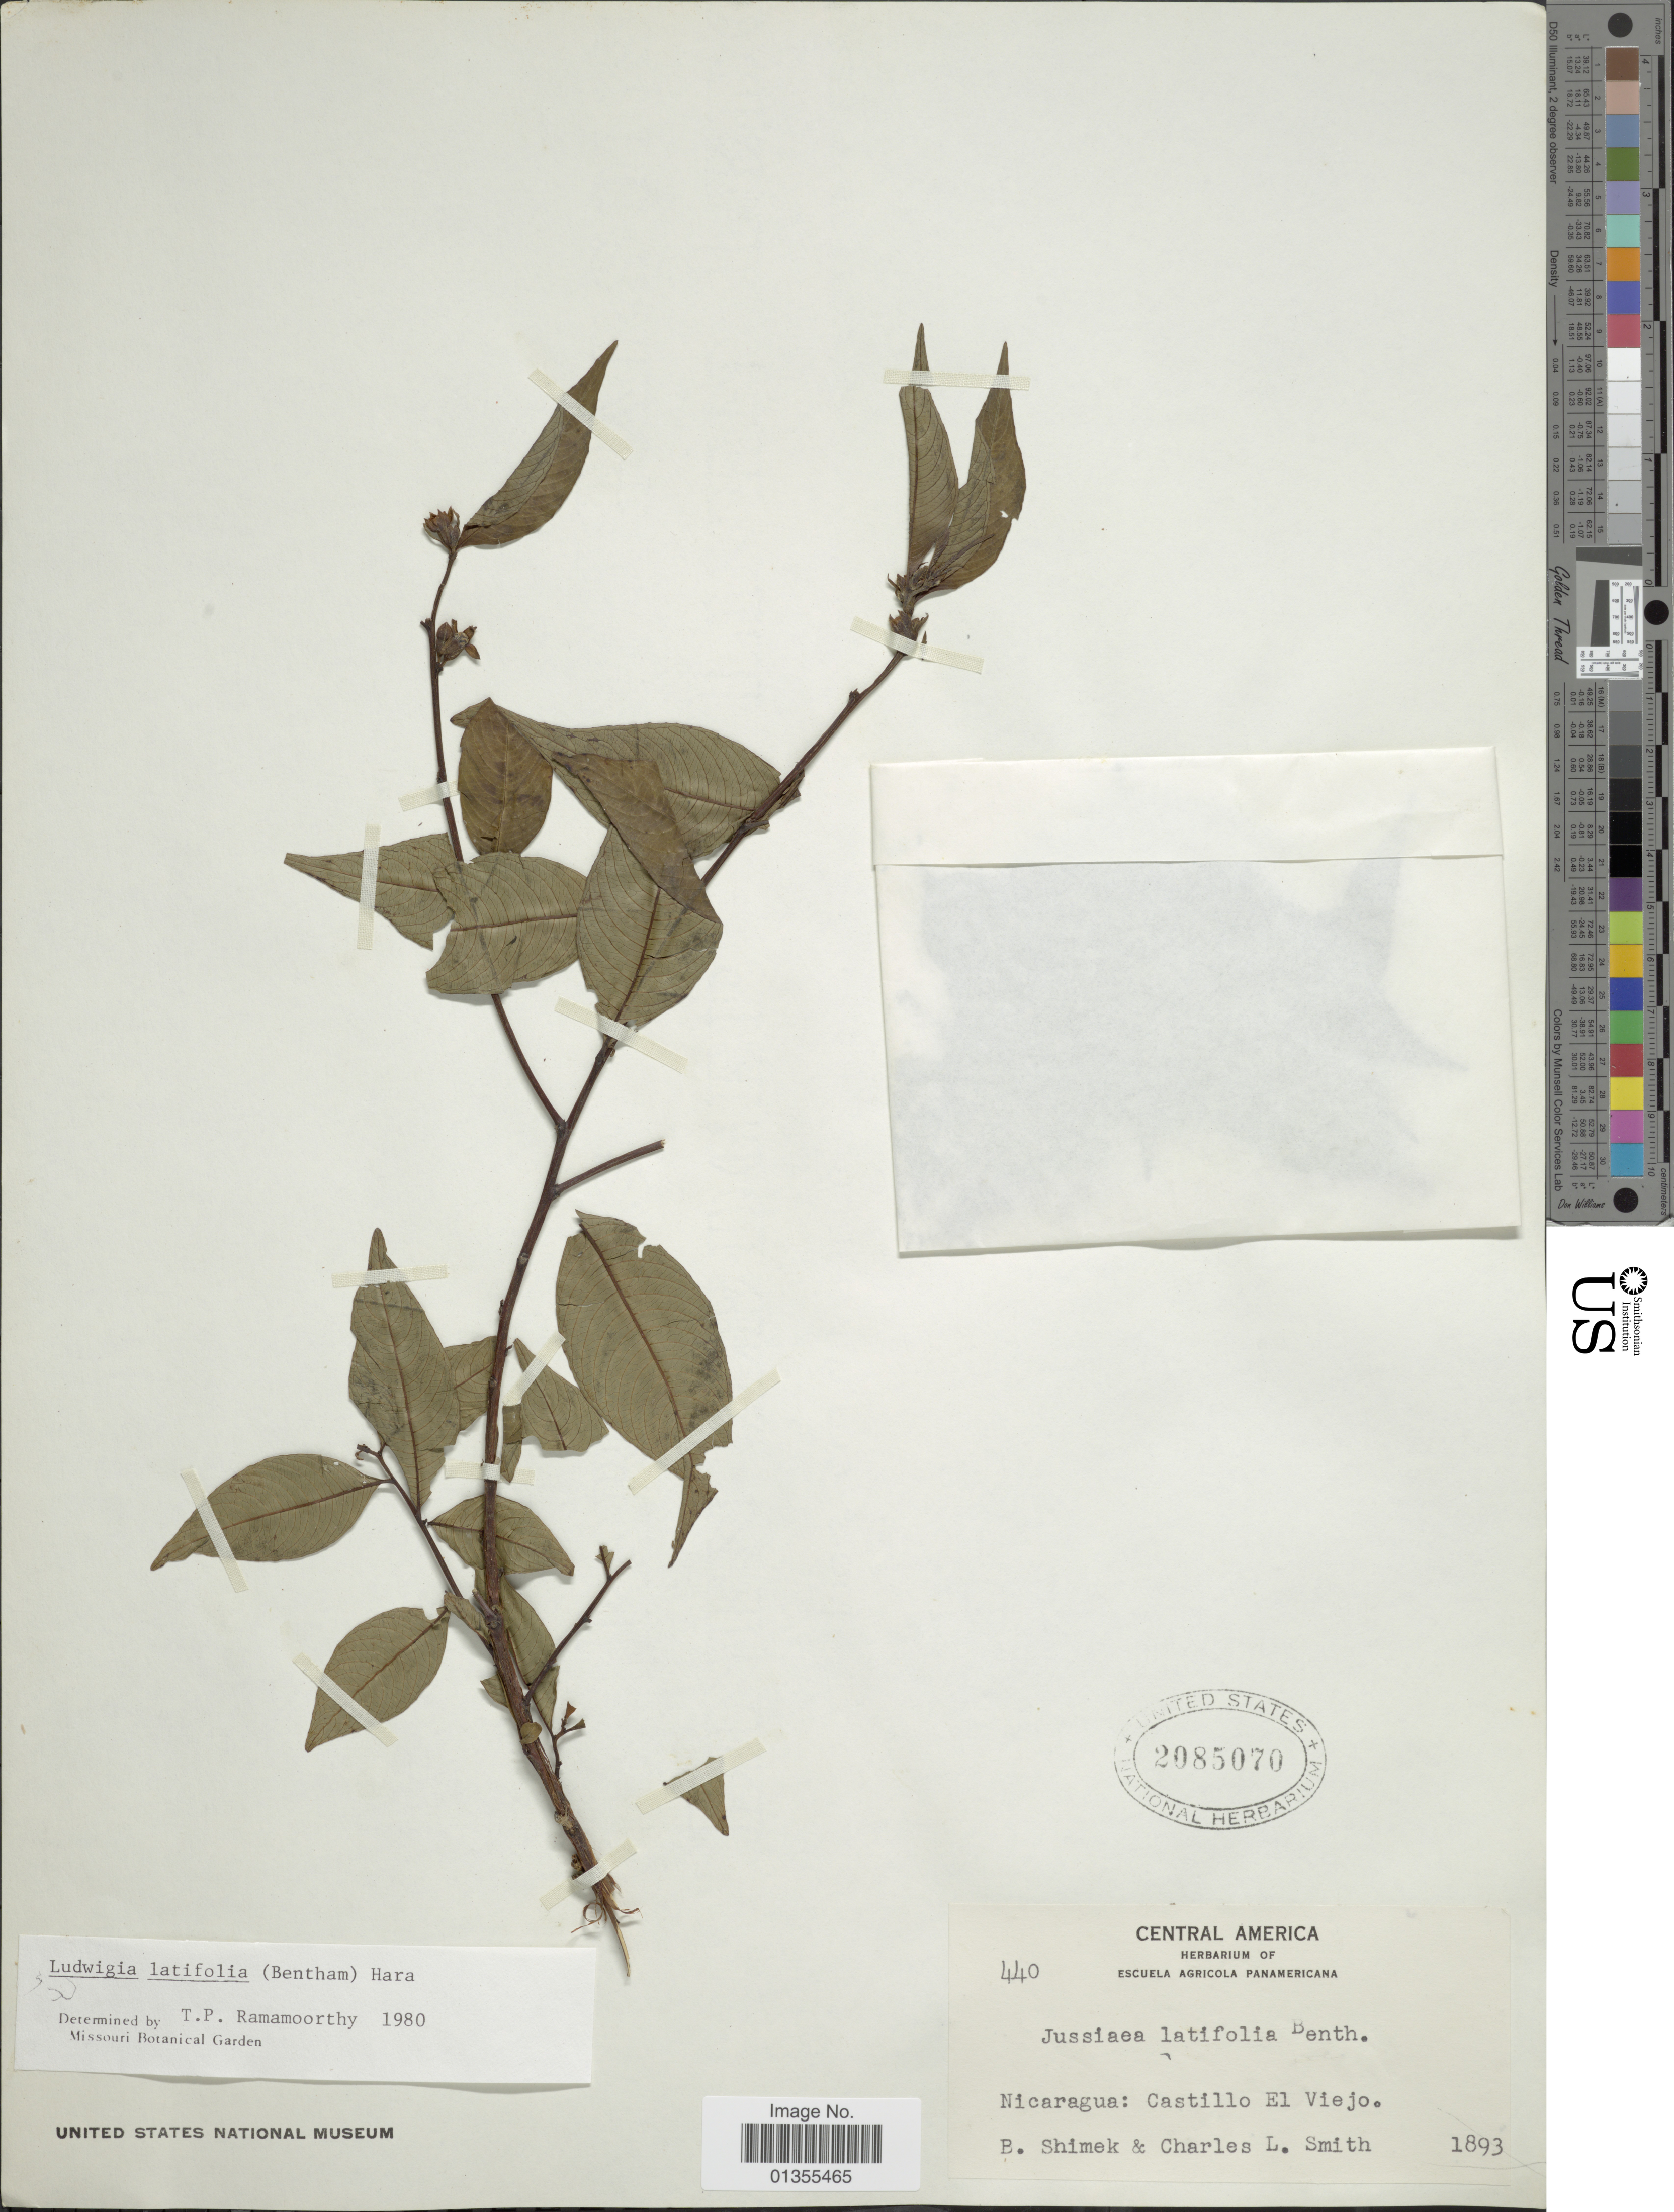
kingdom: Plantae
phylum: Tracheophyta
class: Magnoliopsida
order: Myrtales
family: Onagraceae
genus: Ludwigia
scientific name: Ludwigia latifolia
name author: (Benth.) H. Hara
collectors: B. Shimek & C. E. Smith Jr.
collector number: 440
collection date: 1893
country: Nicaragua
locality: Central America. Castillo El Viejo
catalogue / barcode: US 2085070